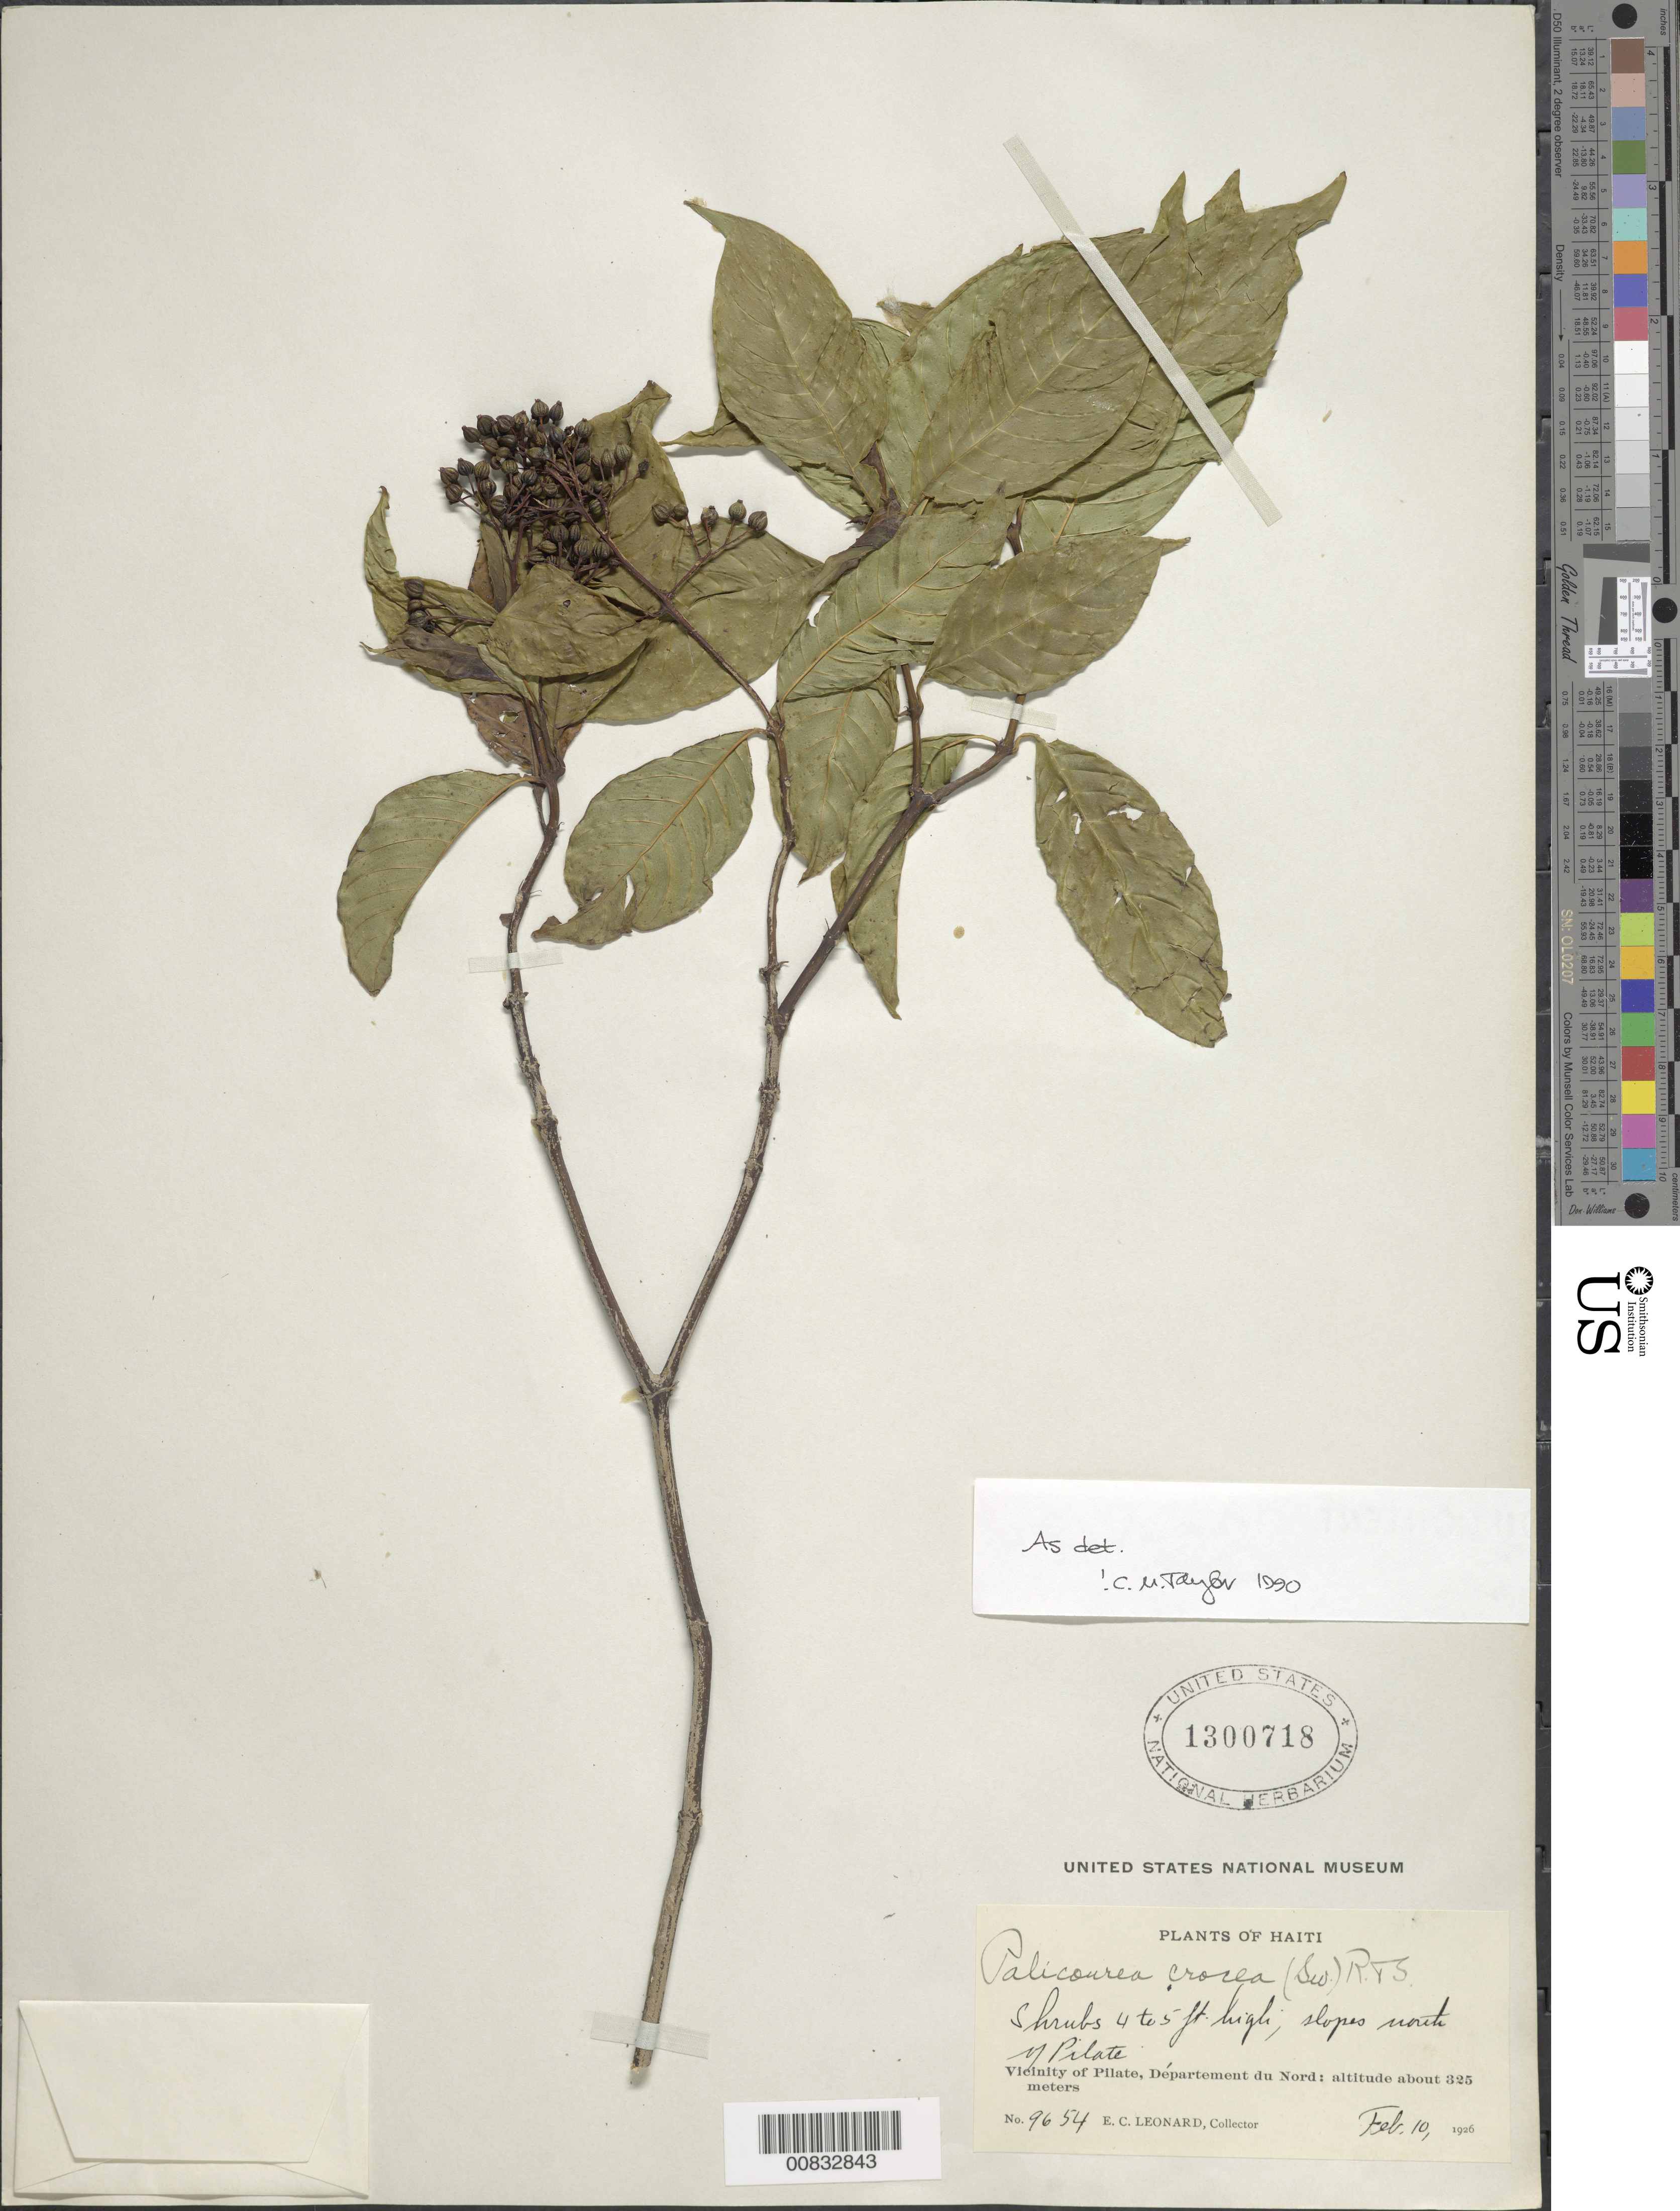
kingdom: Plantae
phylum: Tracheophyta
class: Magnoliopsida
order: Gentianales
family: Rubiaceae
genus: Palicourea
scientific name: Palicourea crocea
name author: (Sw.) Schult.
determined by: Taylor, Charlotte M.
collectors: E. C. Leonard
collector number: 9654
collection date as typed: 10 Feb 1926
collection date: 1926-02-10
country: Haiti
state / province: Nord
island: Hispaniola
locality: Vicinity of Pilate, slopes N of town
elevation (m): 325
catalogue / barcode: US 1300718